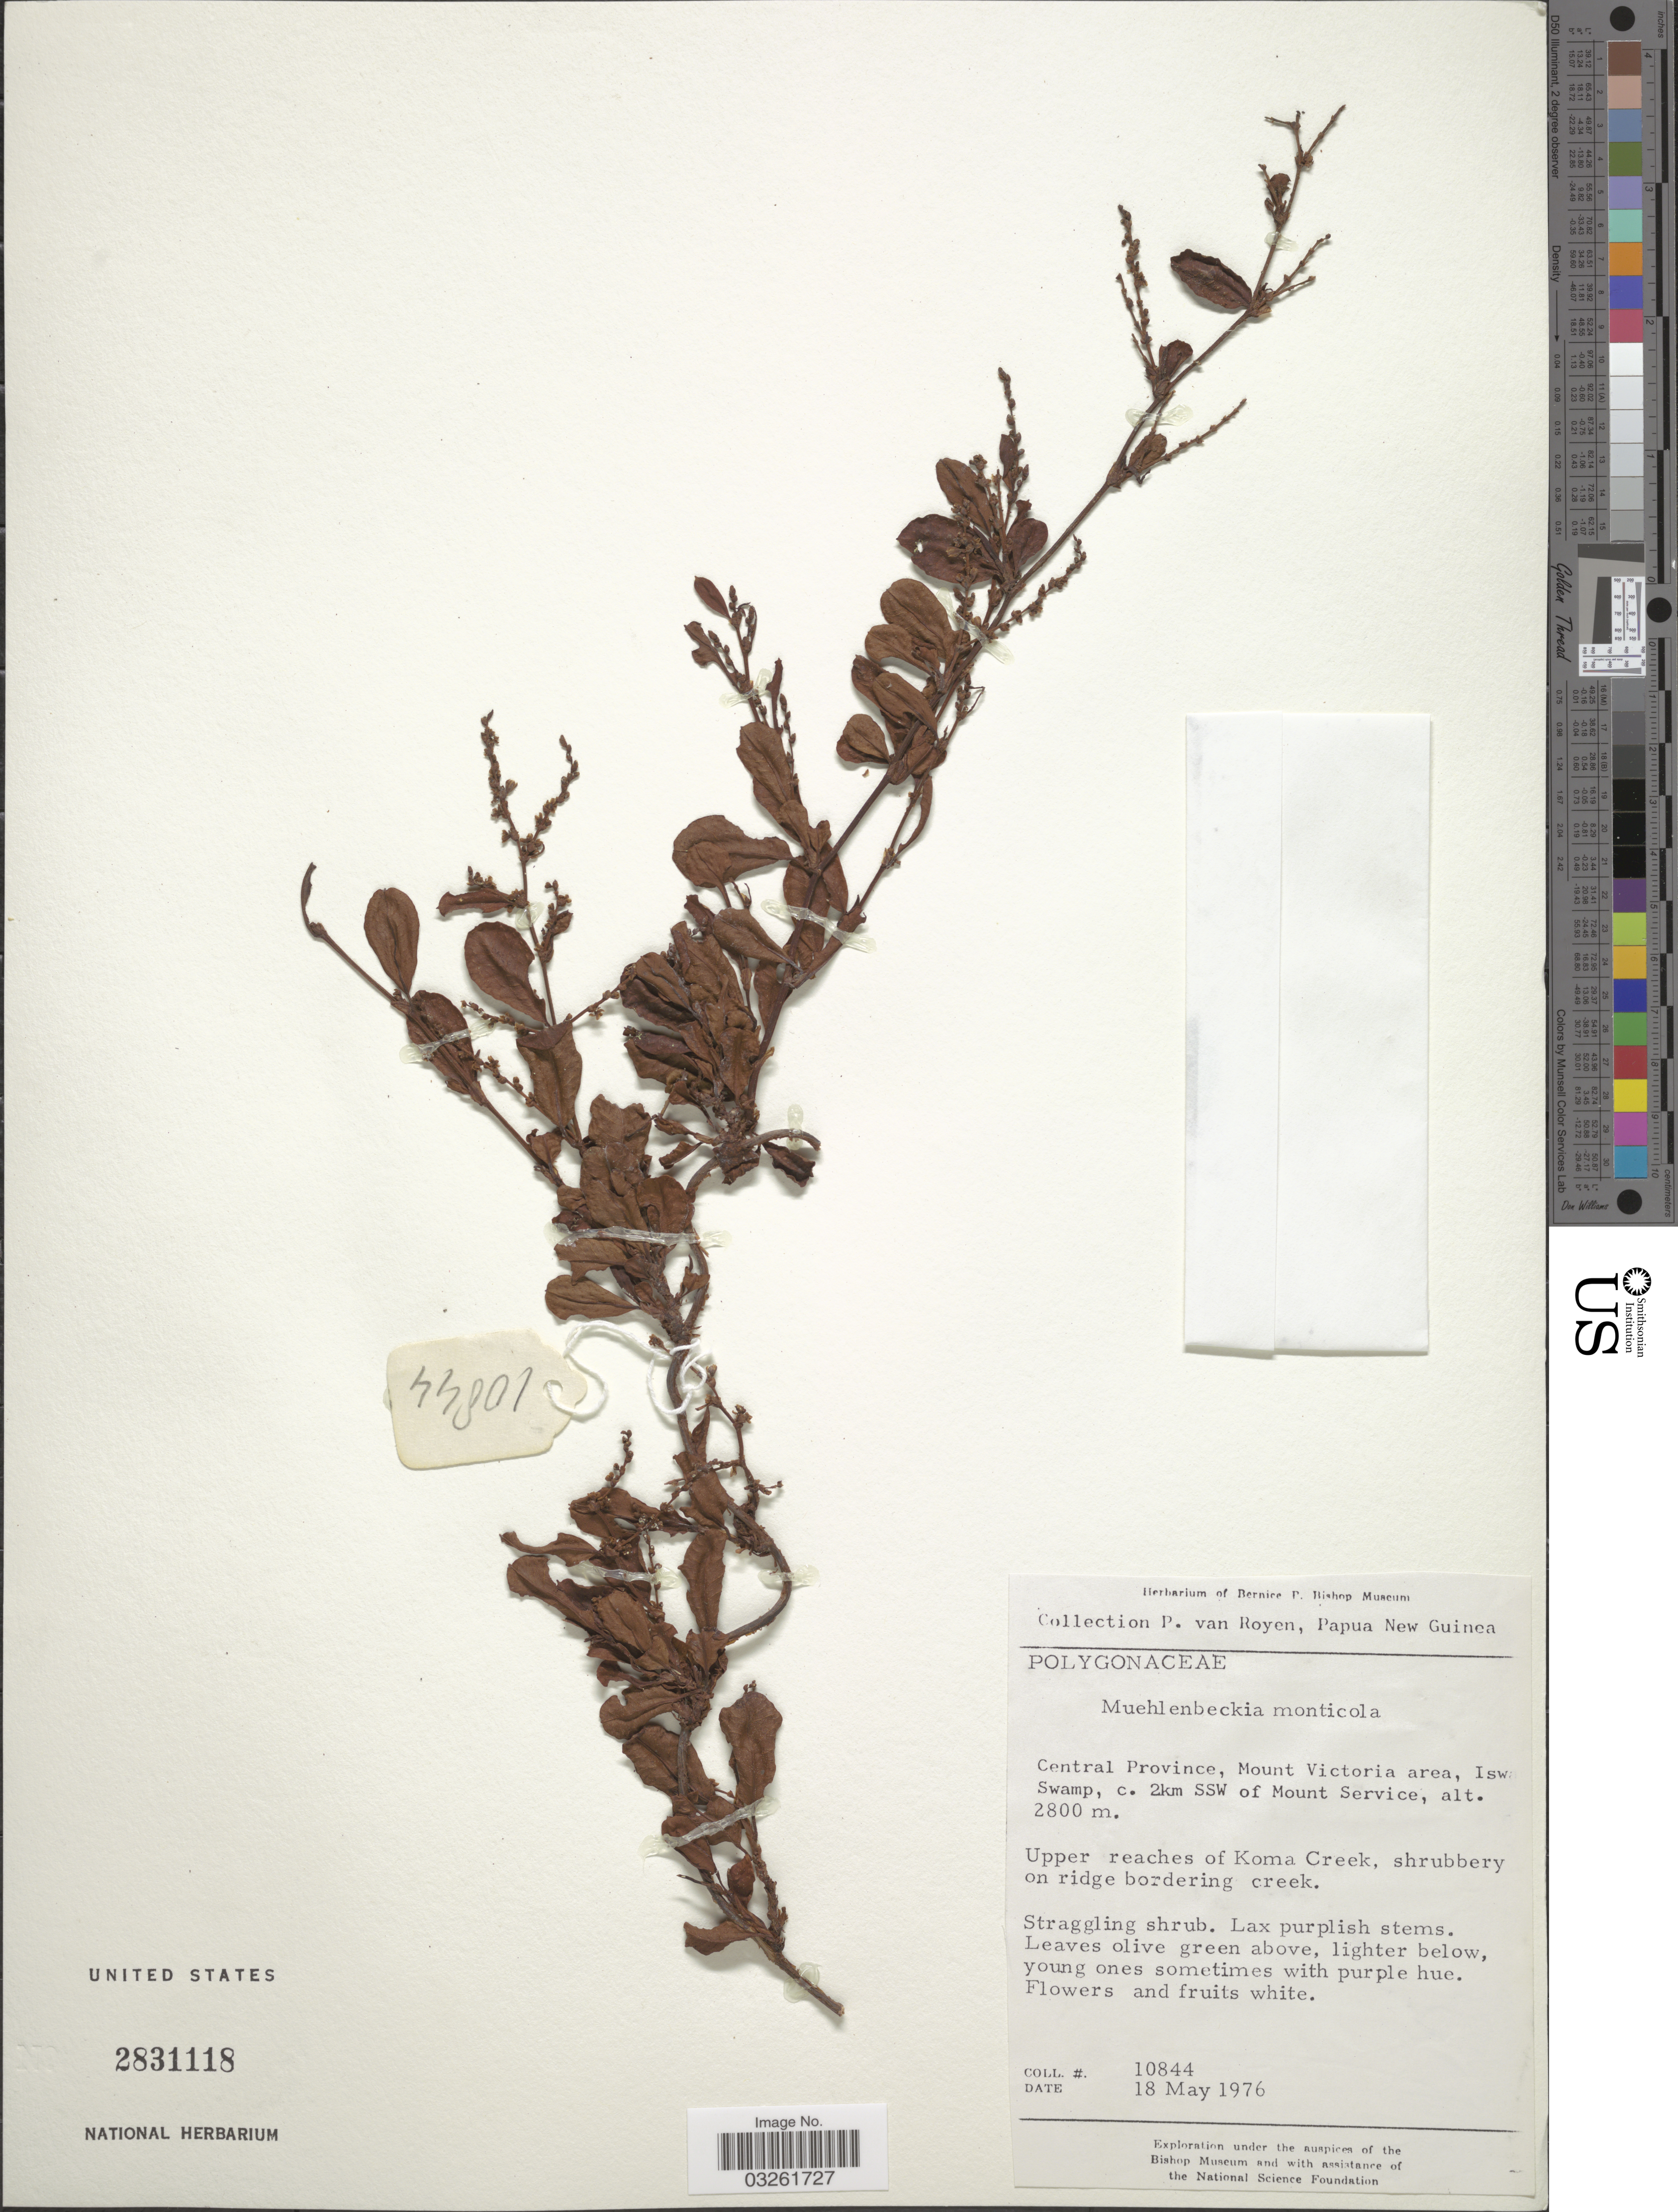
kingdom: Plantae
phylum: Tracheophyta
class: Magnoliopsida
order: Caryophyllales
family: Polygonaceae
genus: Muehlenbeckia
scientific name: Muehlenbeckia monticola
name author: Pulle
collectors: P. van Royen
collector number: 10844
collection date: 1976-05-18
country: Papua New Guinea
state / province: Central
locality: Mount Victoria area, Iswa Swamp, c. 2km SSW of Mount Service. Upper reaches of Koma Creek.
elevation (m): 2800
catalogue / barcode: US 2831118